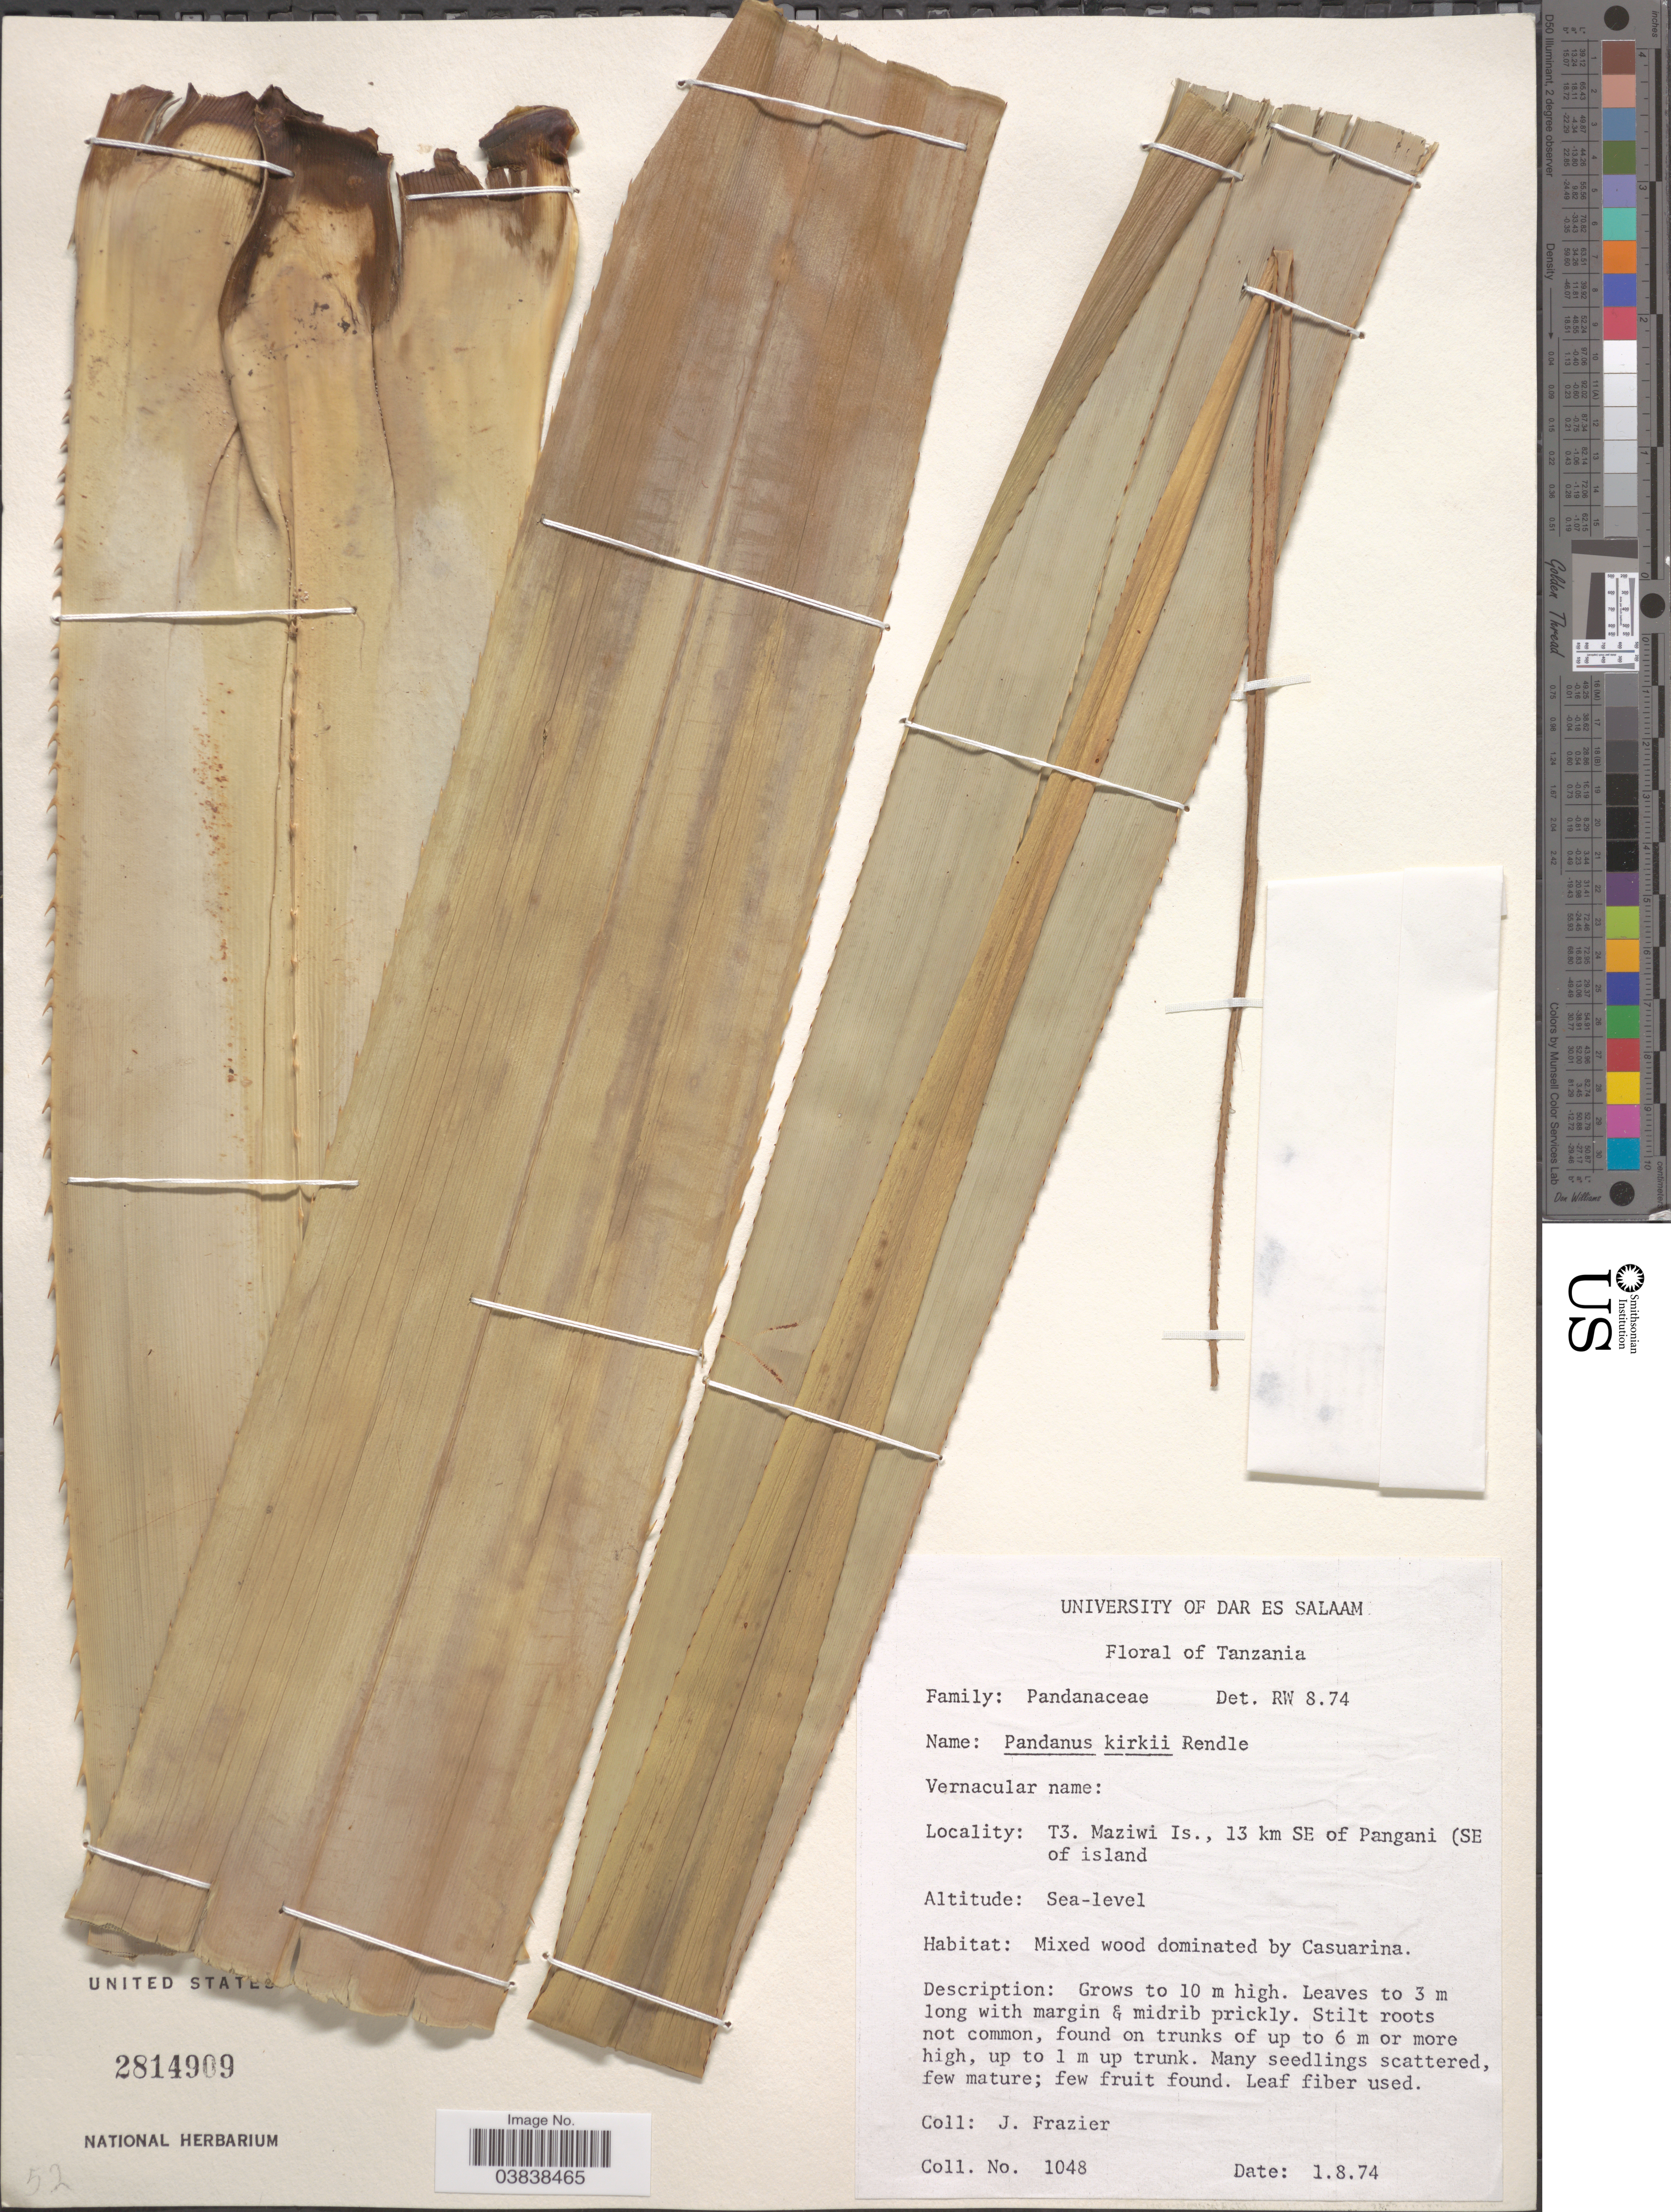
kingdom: Plantae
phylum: Tracheophyta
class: Liliopsida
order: Pandanales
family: Pandanaceae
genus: Pandanus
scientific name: Pandanus kirkii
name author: Rendle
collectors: J. Frazier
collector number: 1048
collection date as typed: Transcribed d/m/y: 1/8/74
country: Tanzania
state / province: Dar es Salaam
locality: T3. Maziwi Is., 13 km SE of Pangani (SE of island).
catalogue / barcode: US 2814909